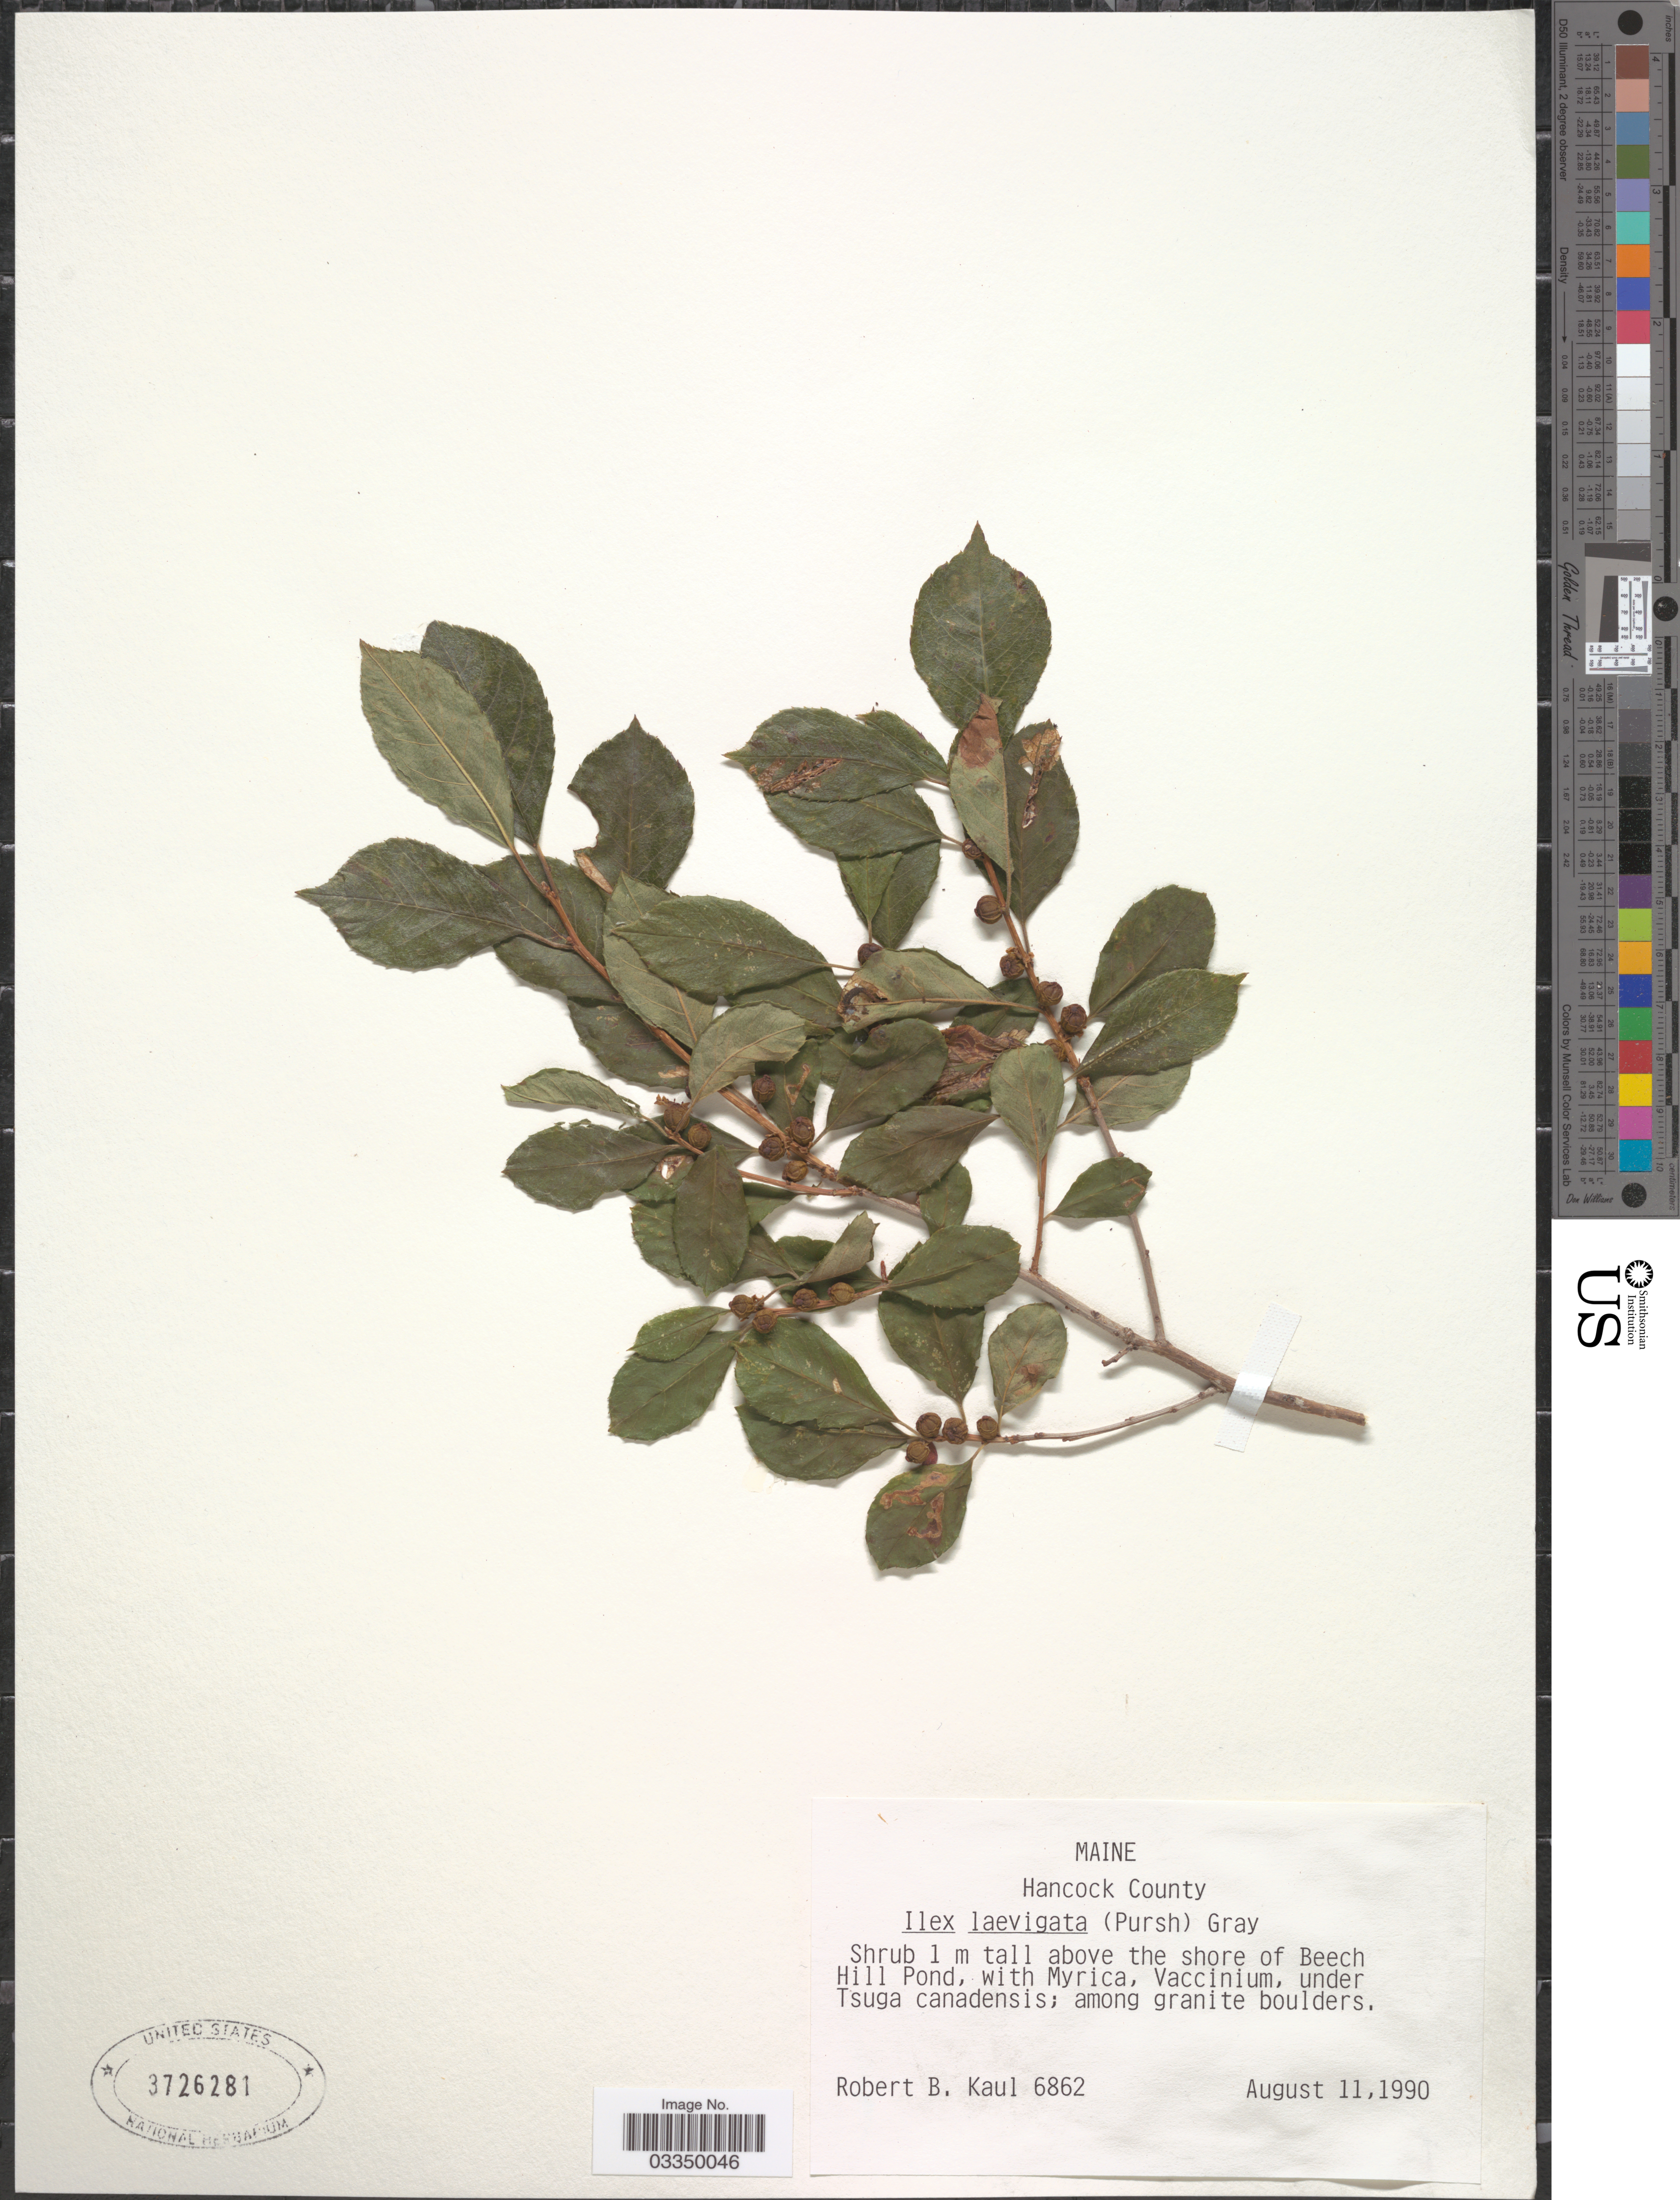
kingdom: Plantae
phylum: Tracheophyta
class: Magnoliopsida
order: Aquifoliales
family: Aquifoliaceae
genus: Ilex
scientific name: Ilex laevigata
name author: (Pursh) A. Gray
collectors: R. Kaul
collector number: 6862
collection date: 1990-08-11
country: United States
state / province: Maine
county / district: Hancock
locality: Above the shore of Beech Hill Pond.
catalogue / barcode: US 3726281